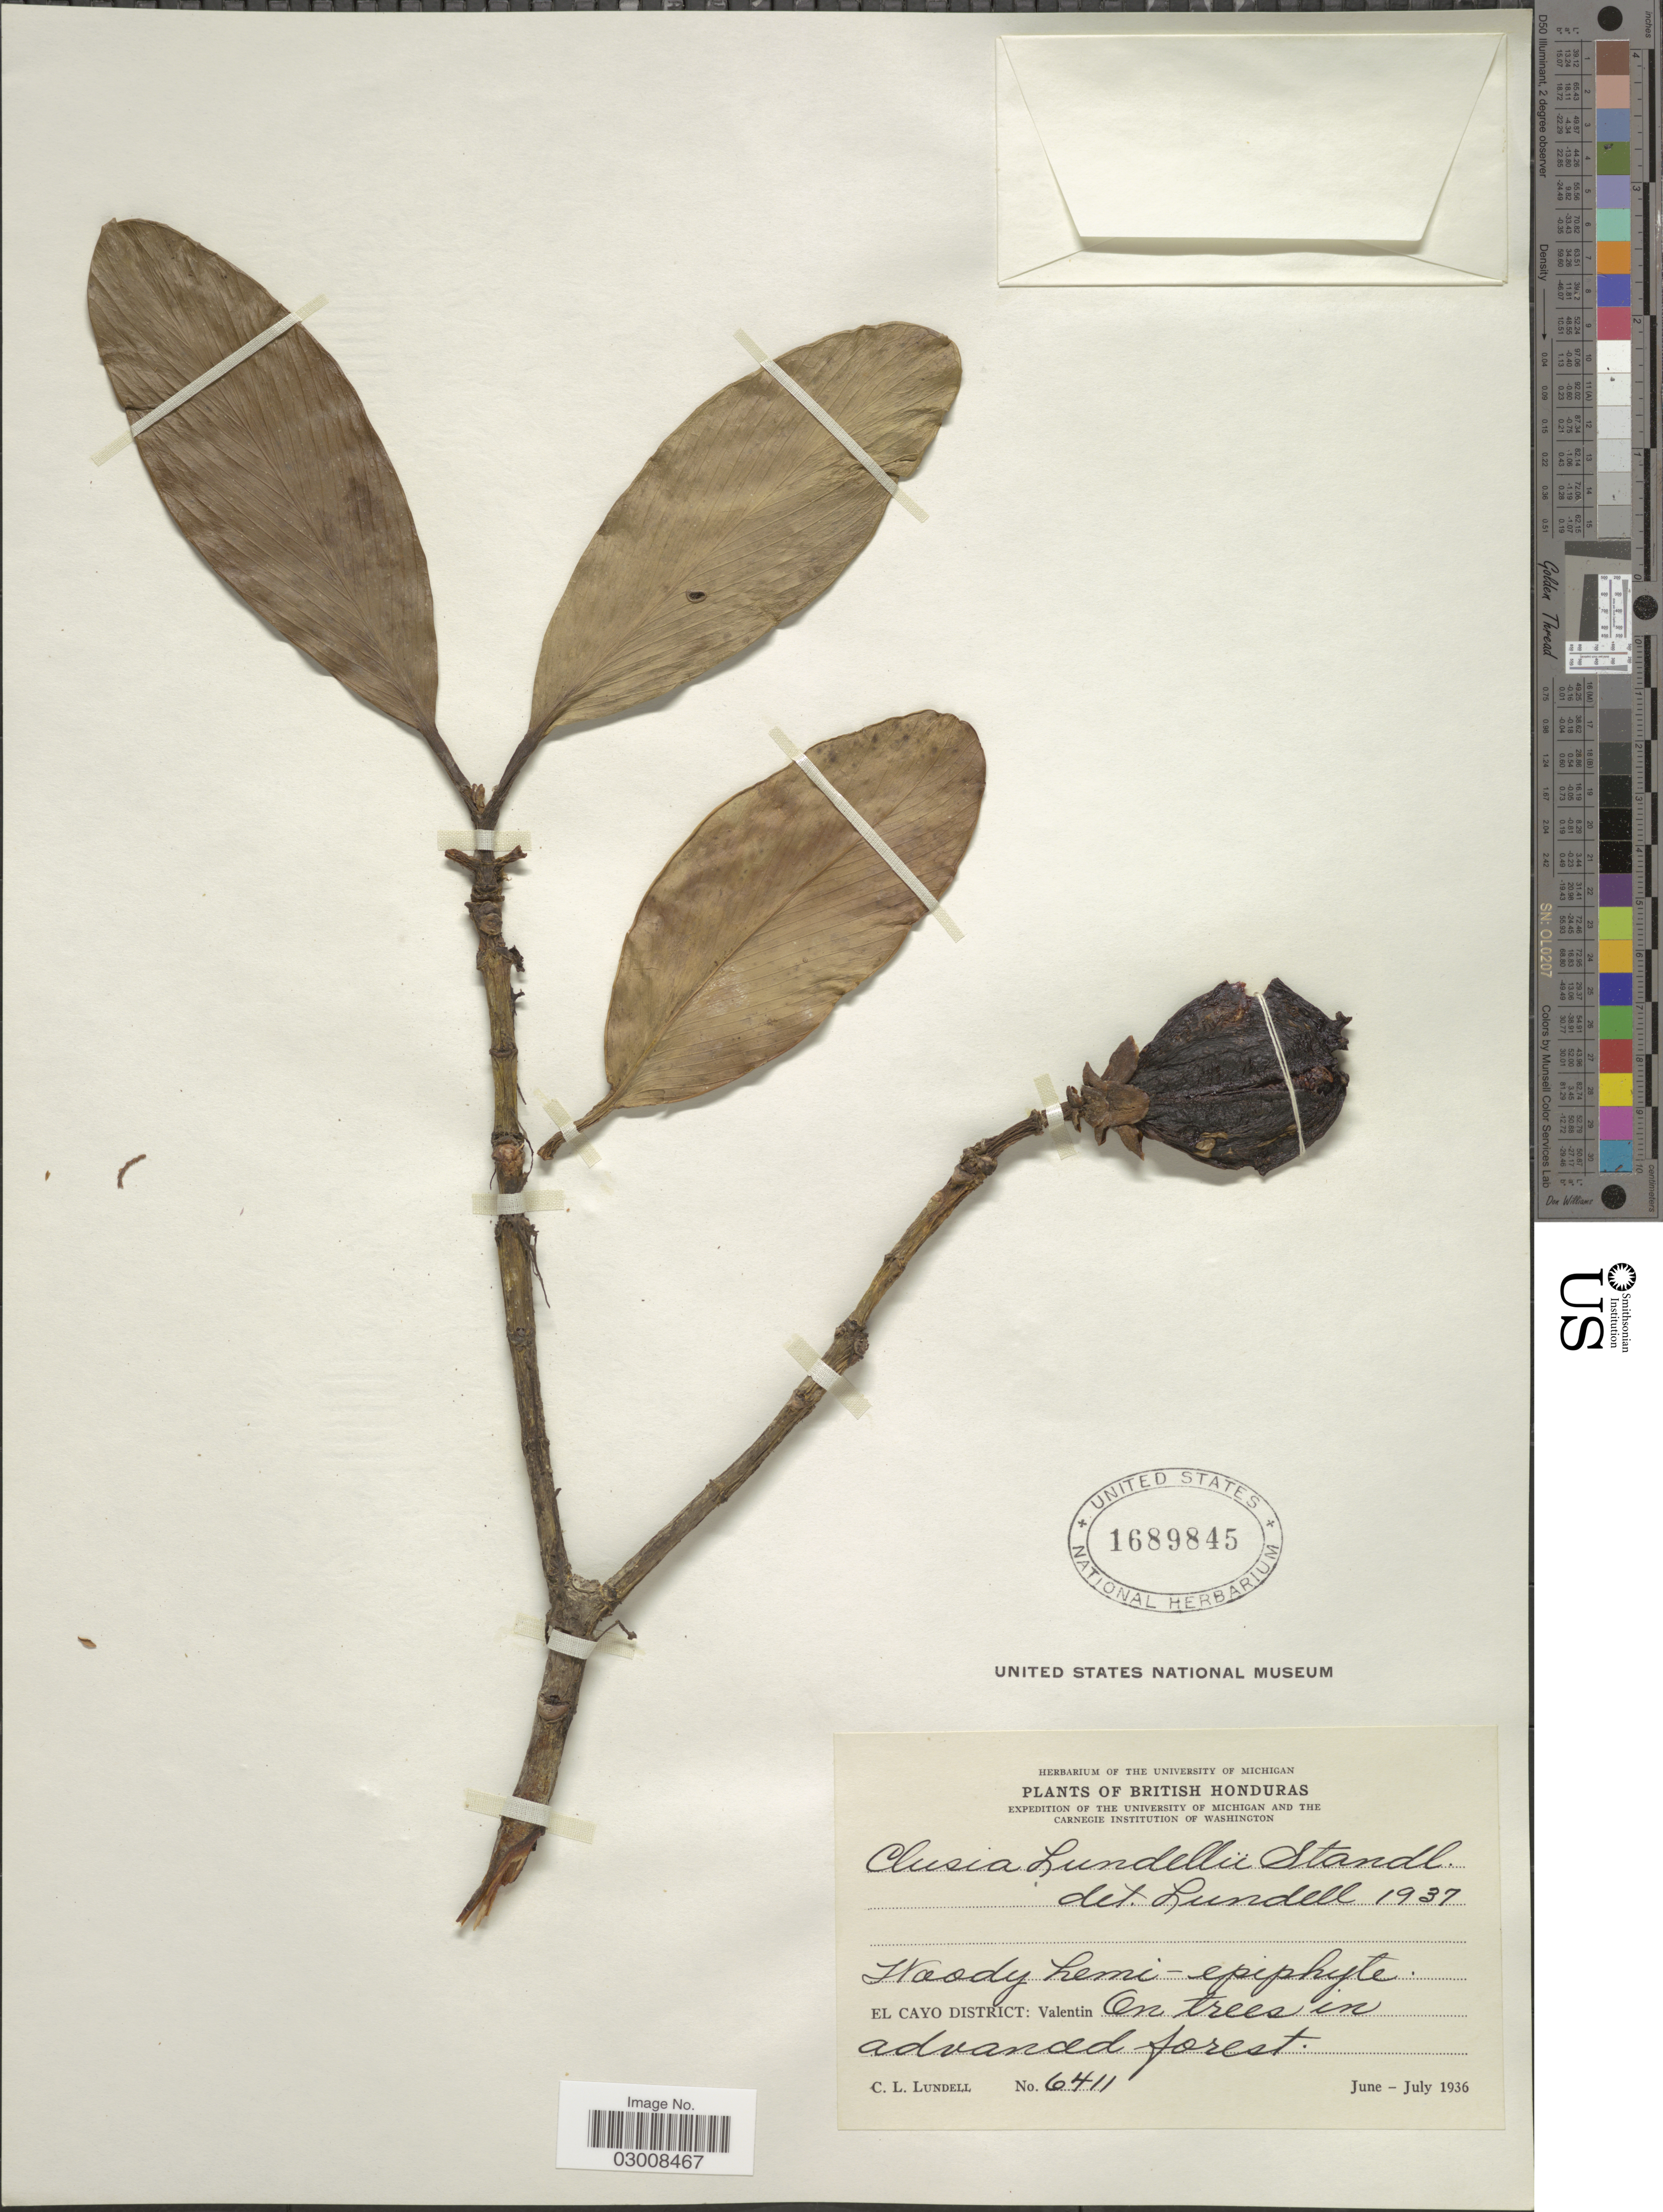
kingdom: Plantae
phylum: Tracheophyta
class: Magnoliopsida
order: Malpighiales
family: Clusiaceae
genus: Clusia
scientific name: Clusia lundellii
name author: Standl.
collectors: C. L. Lundell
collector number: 6411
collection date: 1936-06/1936-07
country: Belize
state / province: Cayo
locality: British Honduras, El Cayo District: Valentin.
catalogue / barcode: US 1689845